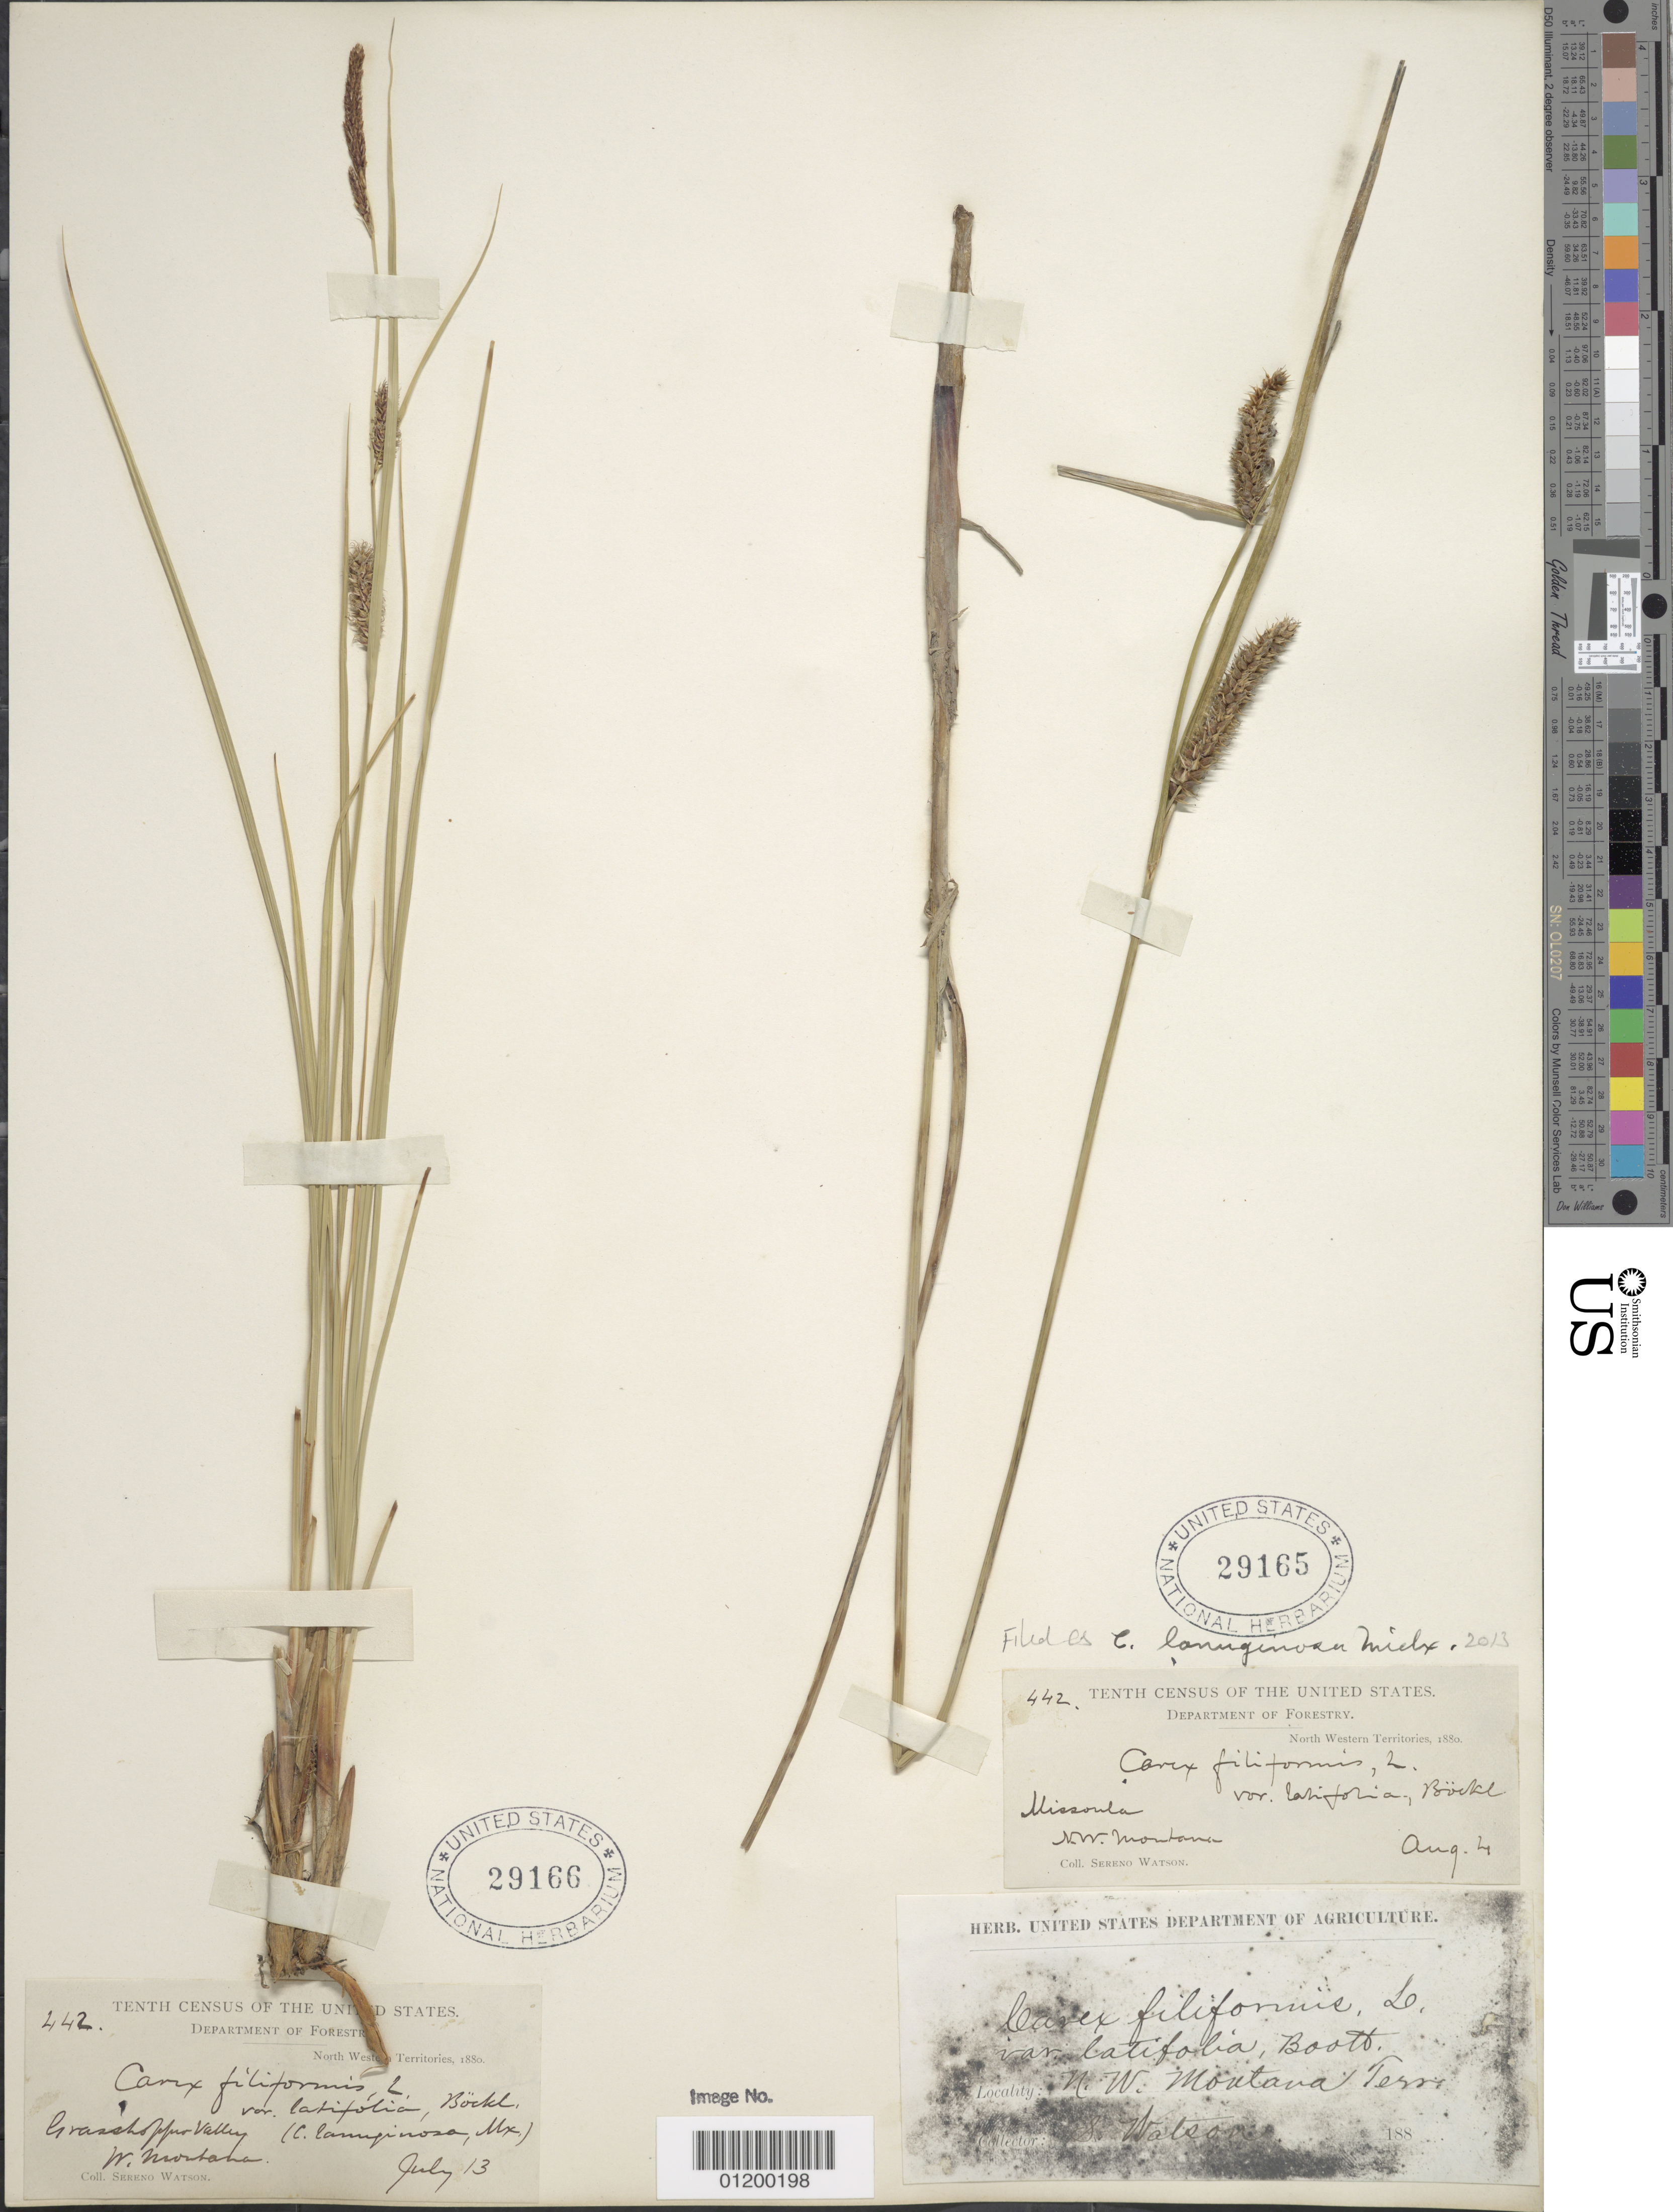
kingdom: Plantae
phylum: Tracheophyta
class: Liliopsida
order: Poales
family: Cyperaceae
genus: Carex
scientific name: Carex pellita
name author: Muhl. ex Willd.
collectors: S. Watson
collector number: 442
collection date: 1880-08-04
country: United States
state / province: Montana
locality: Missoula Valley, N. W. Montana.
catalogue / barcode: US 29165